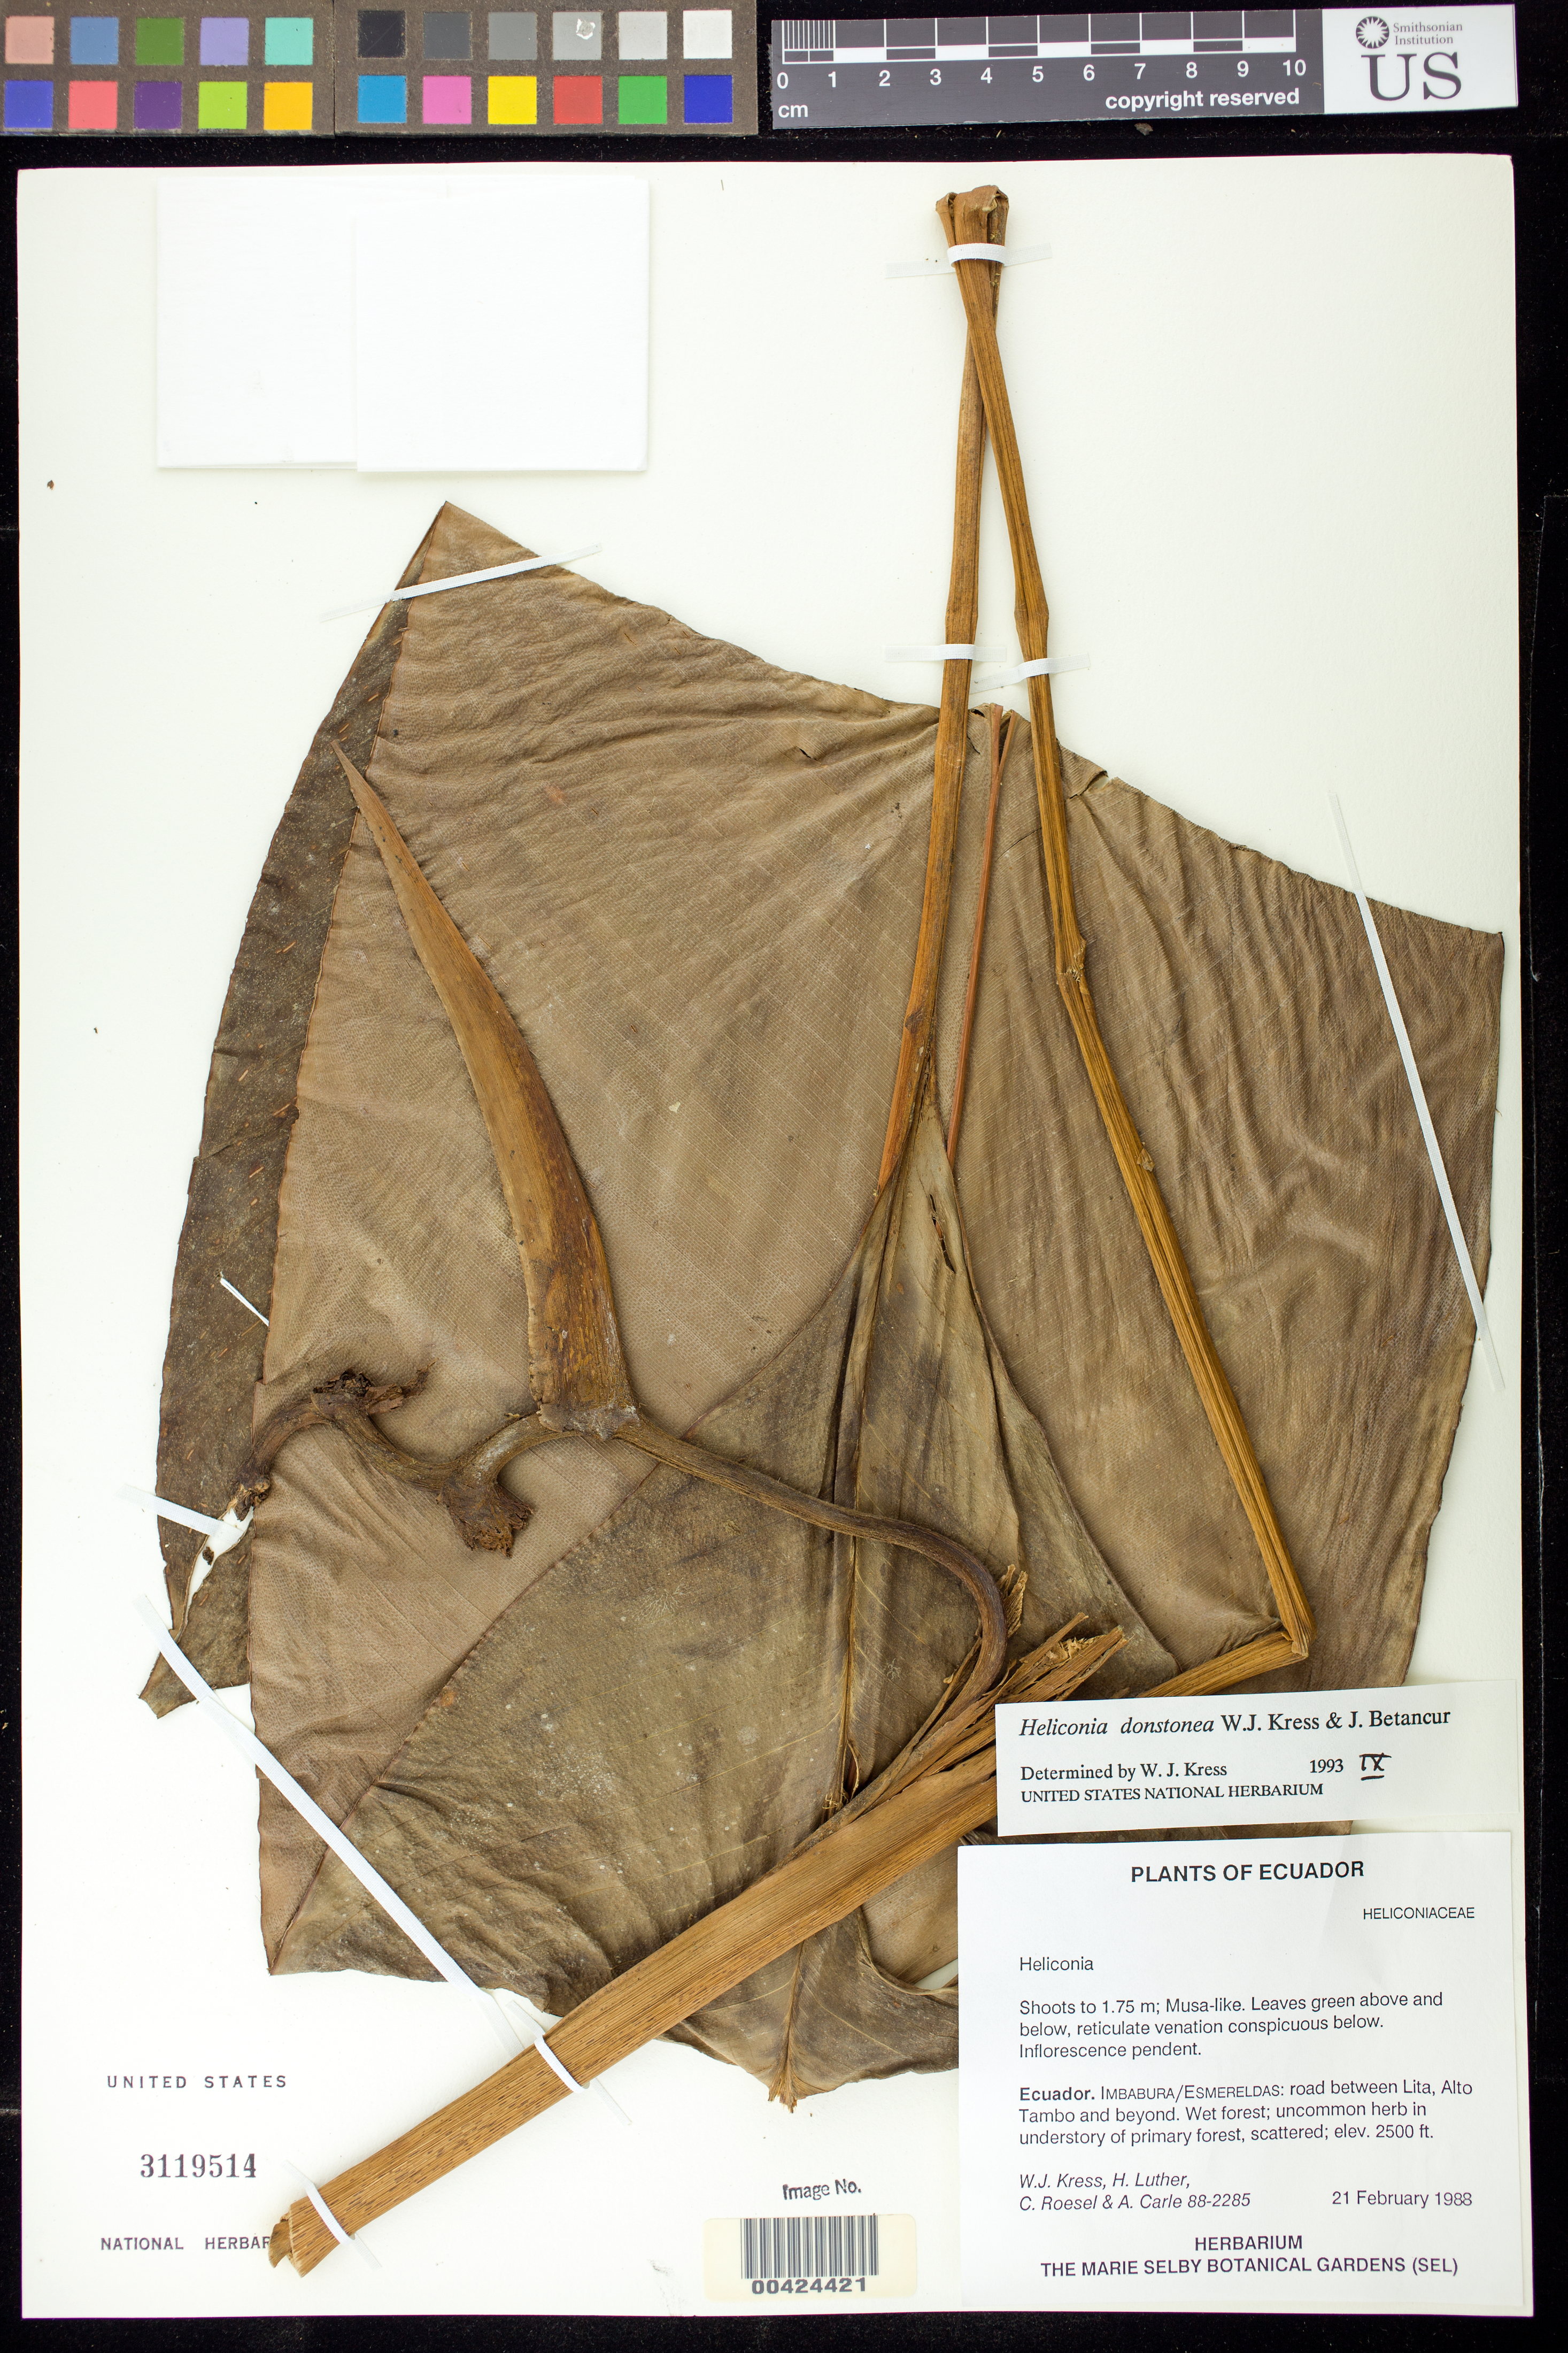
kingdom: Plantae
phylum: Tracheophyta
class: Liliopsida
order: Zingiberales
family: Heliconiaceae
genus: Heliconia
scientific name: Heliconia donstonea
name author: W.J. Kress & Betancur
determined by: Kress, W. J., (US), Smithsonian Institution - National Museum of Natural History (UNITED STATES)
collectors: W. J. Kress, C. S. Roesel, Harry E. Luther & A. Carle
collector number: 88-2285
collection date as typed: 21 Feb 1988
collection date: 1988-02-21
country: Ecuador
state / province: Esmeraldas / Imbabura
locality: Road between Lita, Alto Tambo and beyond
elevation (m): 762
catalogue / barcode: US 3119514